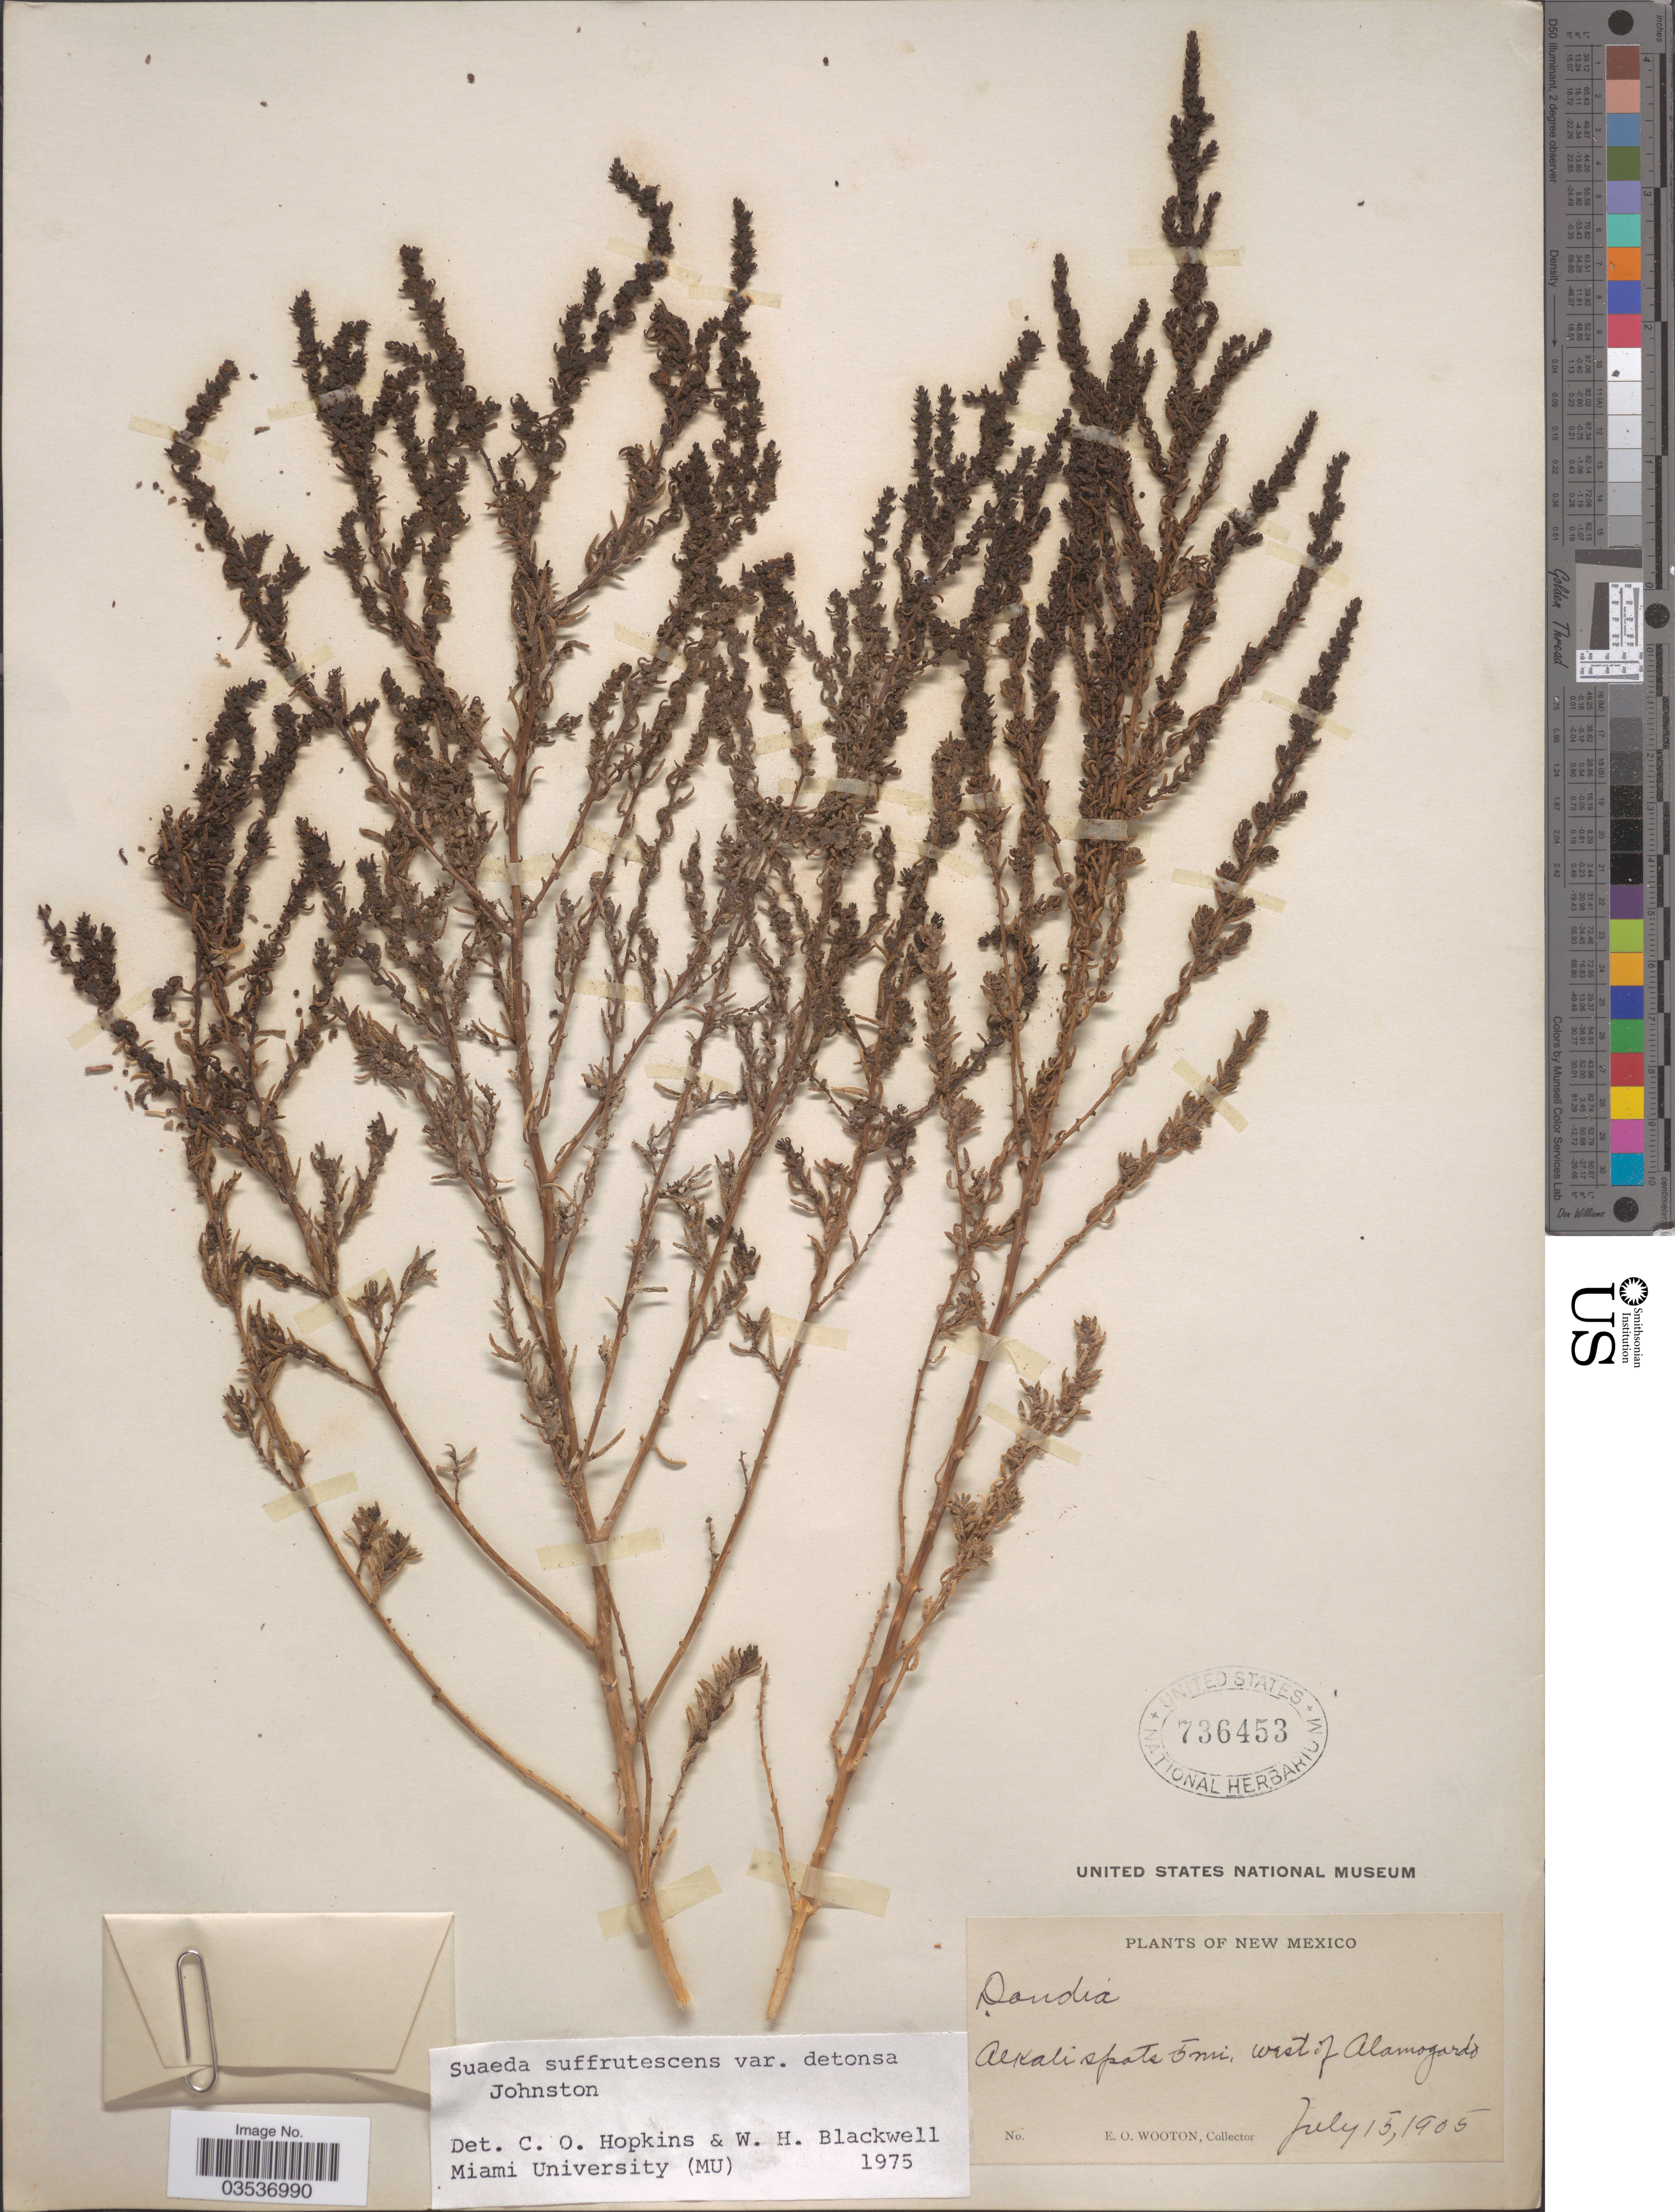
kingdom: Plantae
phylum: Tracheophyta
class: Magnoliopsida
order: Caryophyllales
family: Amaranthaceae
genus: Suaeda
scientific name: Suaeda suffrutescens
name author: S. Watson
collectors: E. O. Wooton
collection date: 1905-07-15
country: United States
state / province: New Mexico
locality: Alkali spots 5 mi. west of Alamogordo.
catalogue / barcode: US 736453